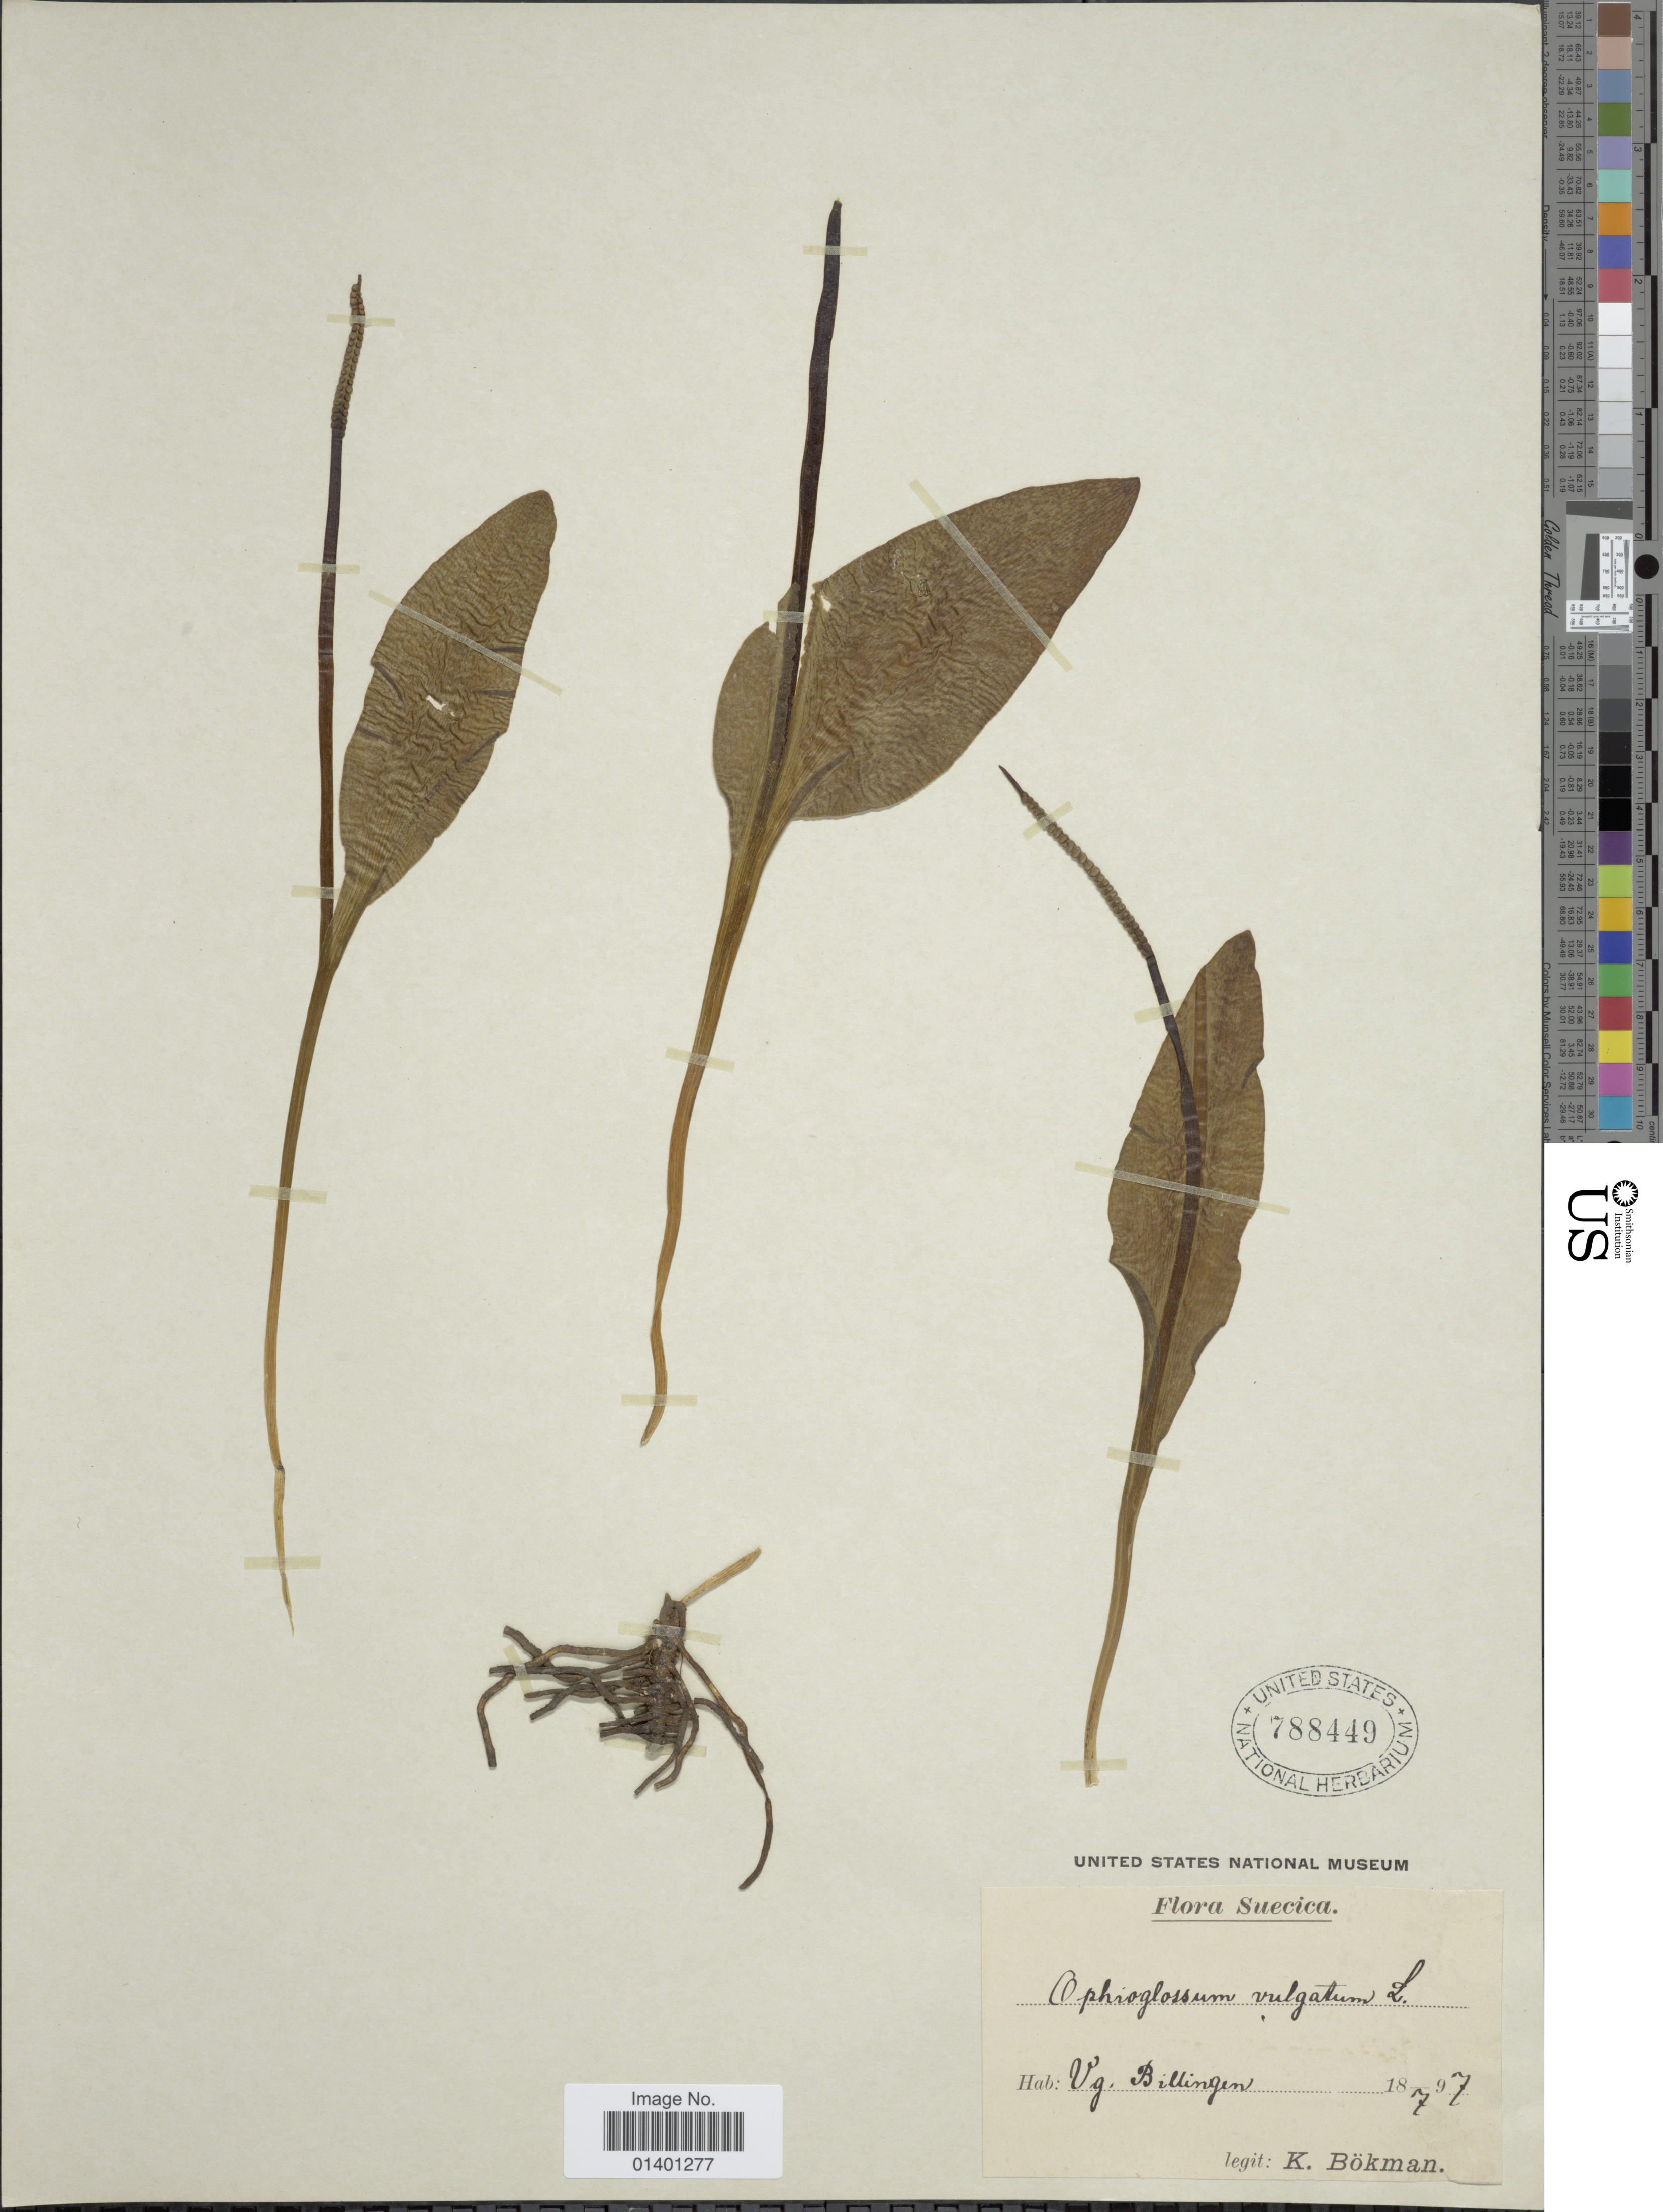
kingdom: Plantae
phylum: Tracheophyta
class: Polypodiopsida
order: Ophioglossales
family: Ophioglossaceae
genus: Ophioglossum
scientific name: Ophioglossum vulgatum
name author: L.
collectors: K. Bökman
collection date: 1897-07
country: Sweden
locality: Vg. Billingen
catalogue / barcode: US 788449